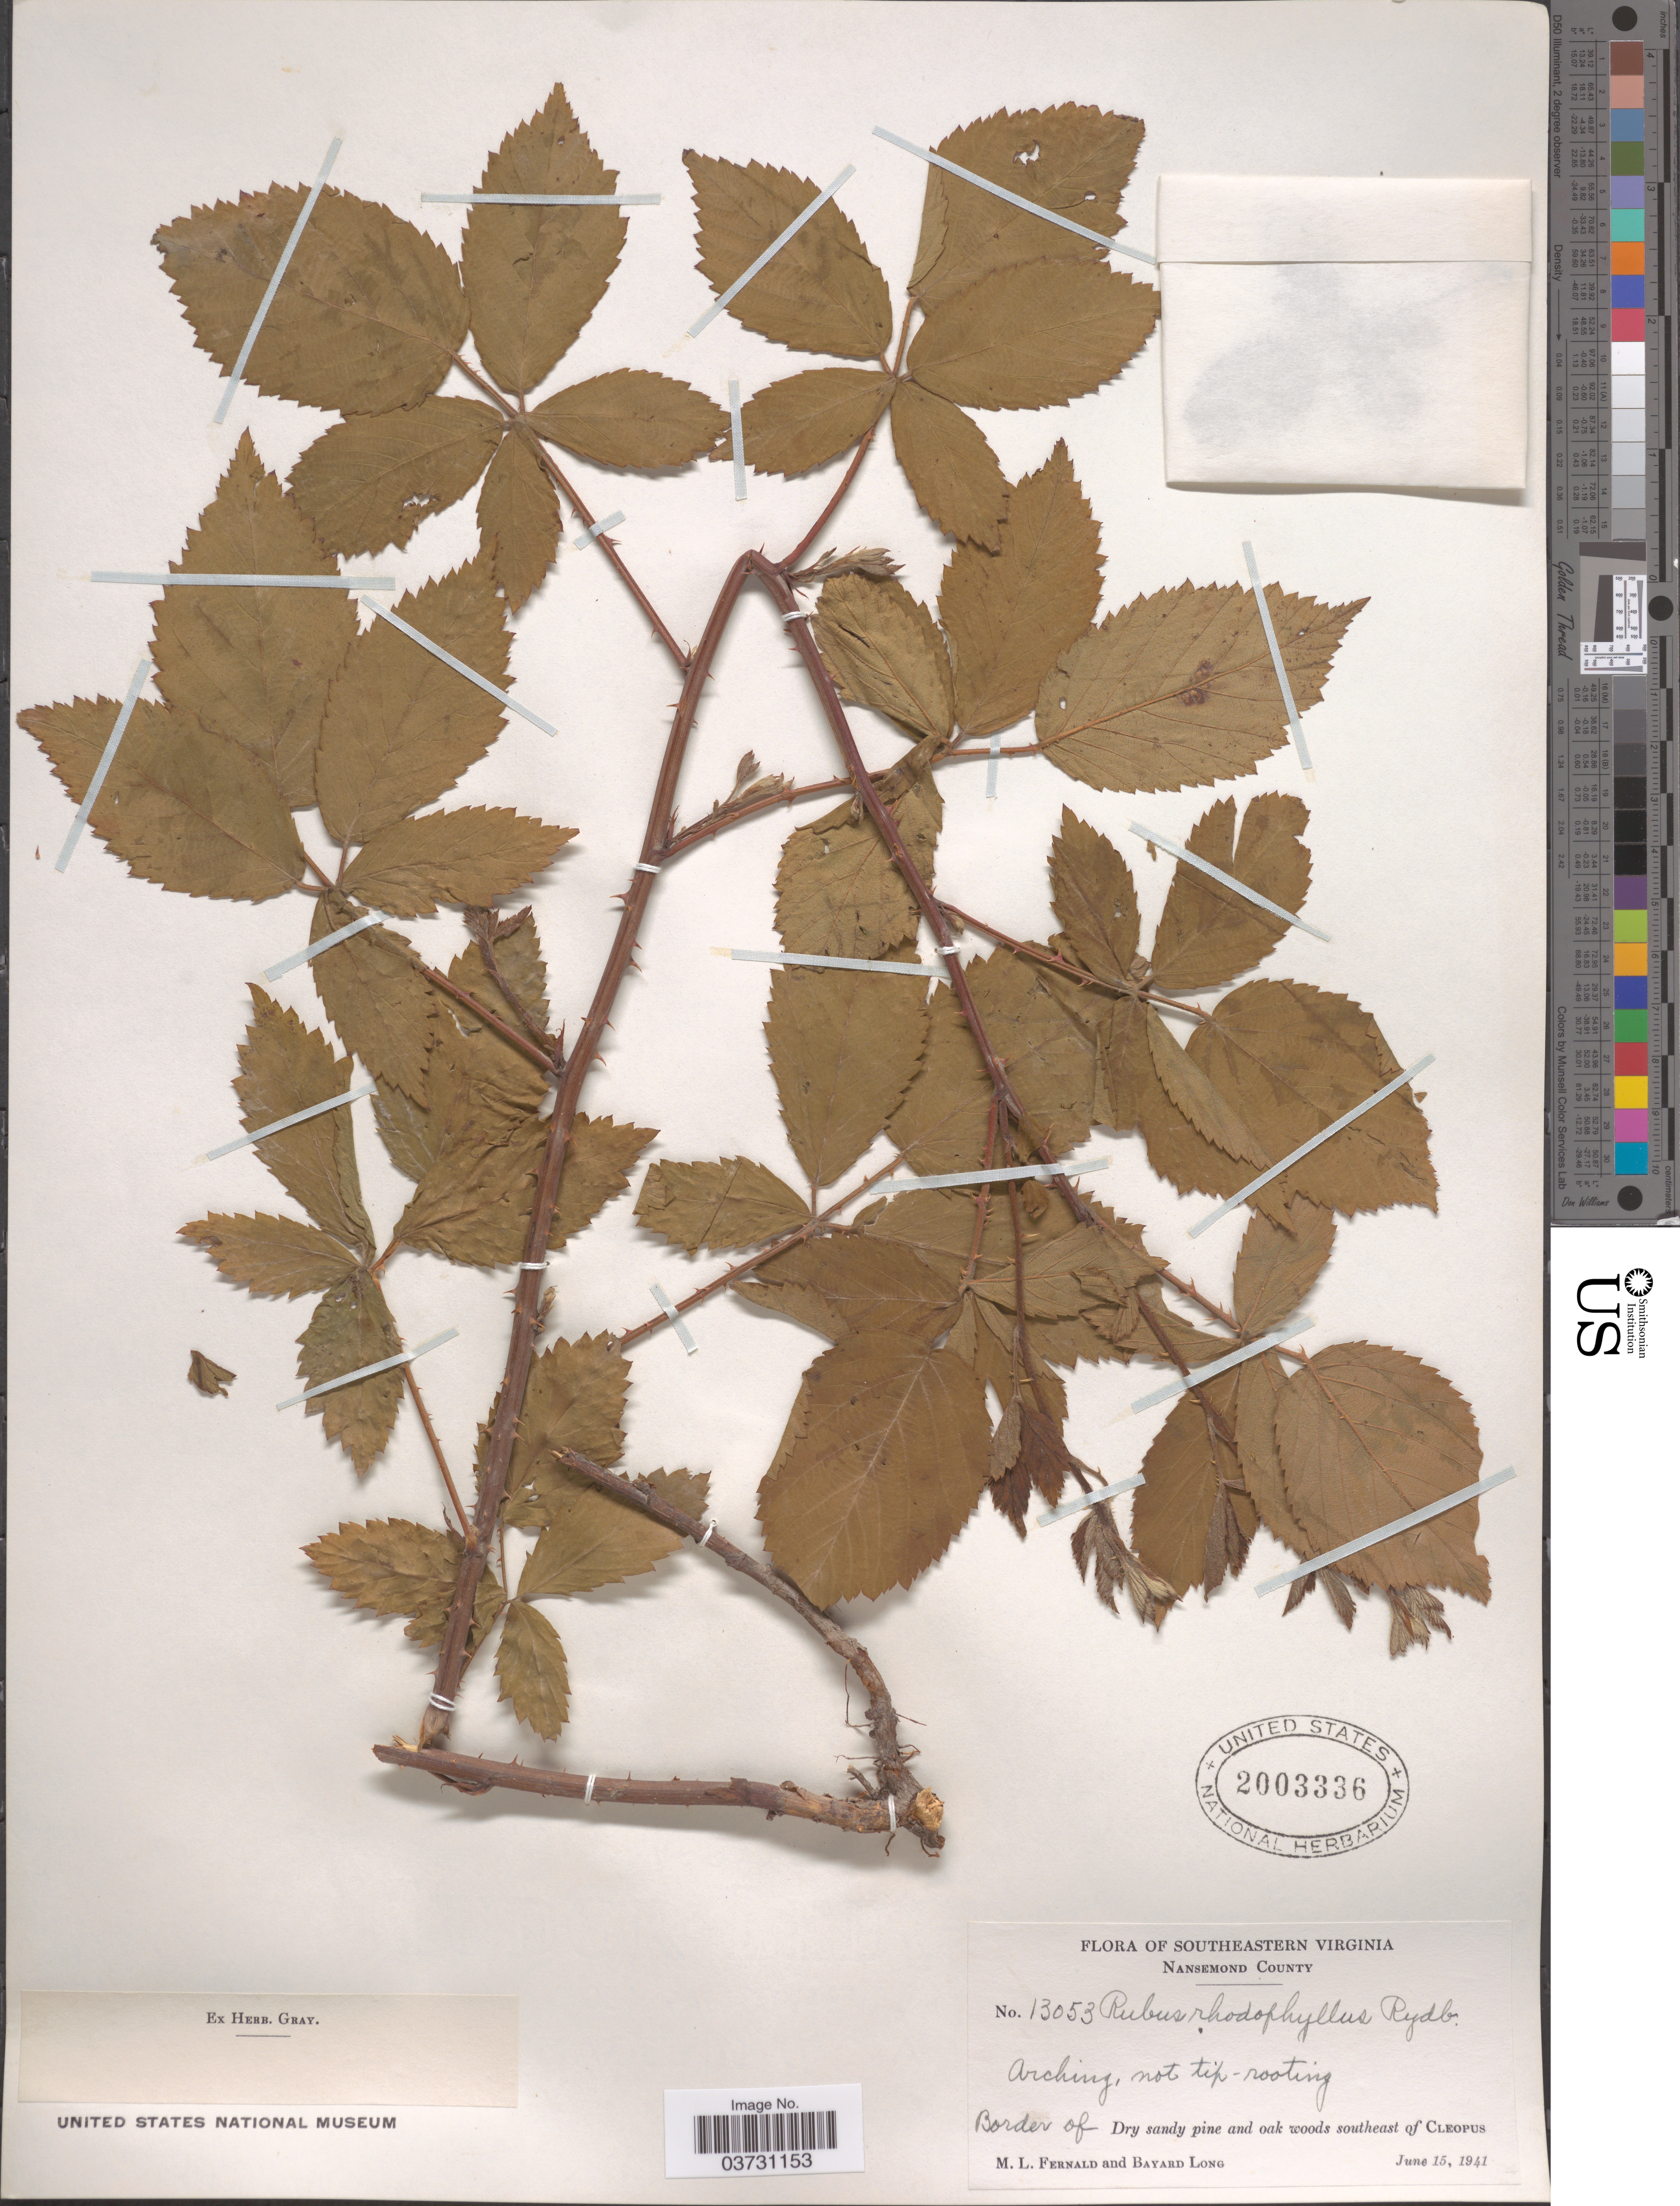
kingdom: Plantae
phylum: Tracheophyta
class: Magnoliopsida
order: Rosales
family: Rosaceae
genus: Rubus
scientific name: Rubus rhodophyllus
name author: Rydb.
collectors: M. L. Fernald & B. Long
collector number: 13053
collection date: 1941-06-15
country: United States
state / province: Virginia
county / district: City of Suffolk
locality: Southeastern Virginia. Nansemond County. Border of dry sandy pine and oak woods southeast of Cleopus.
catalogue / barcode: US 2003336